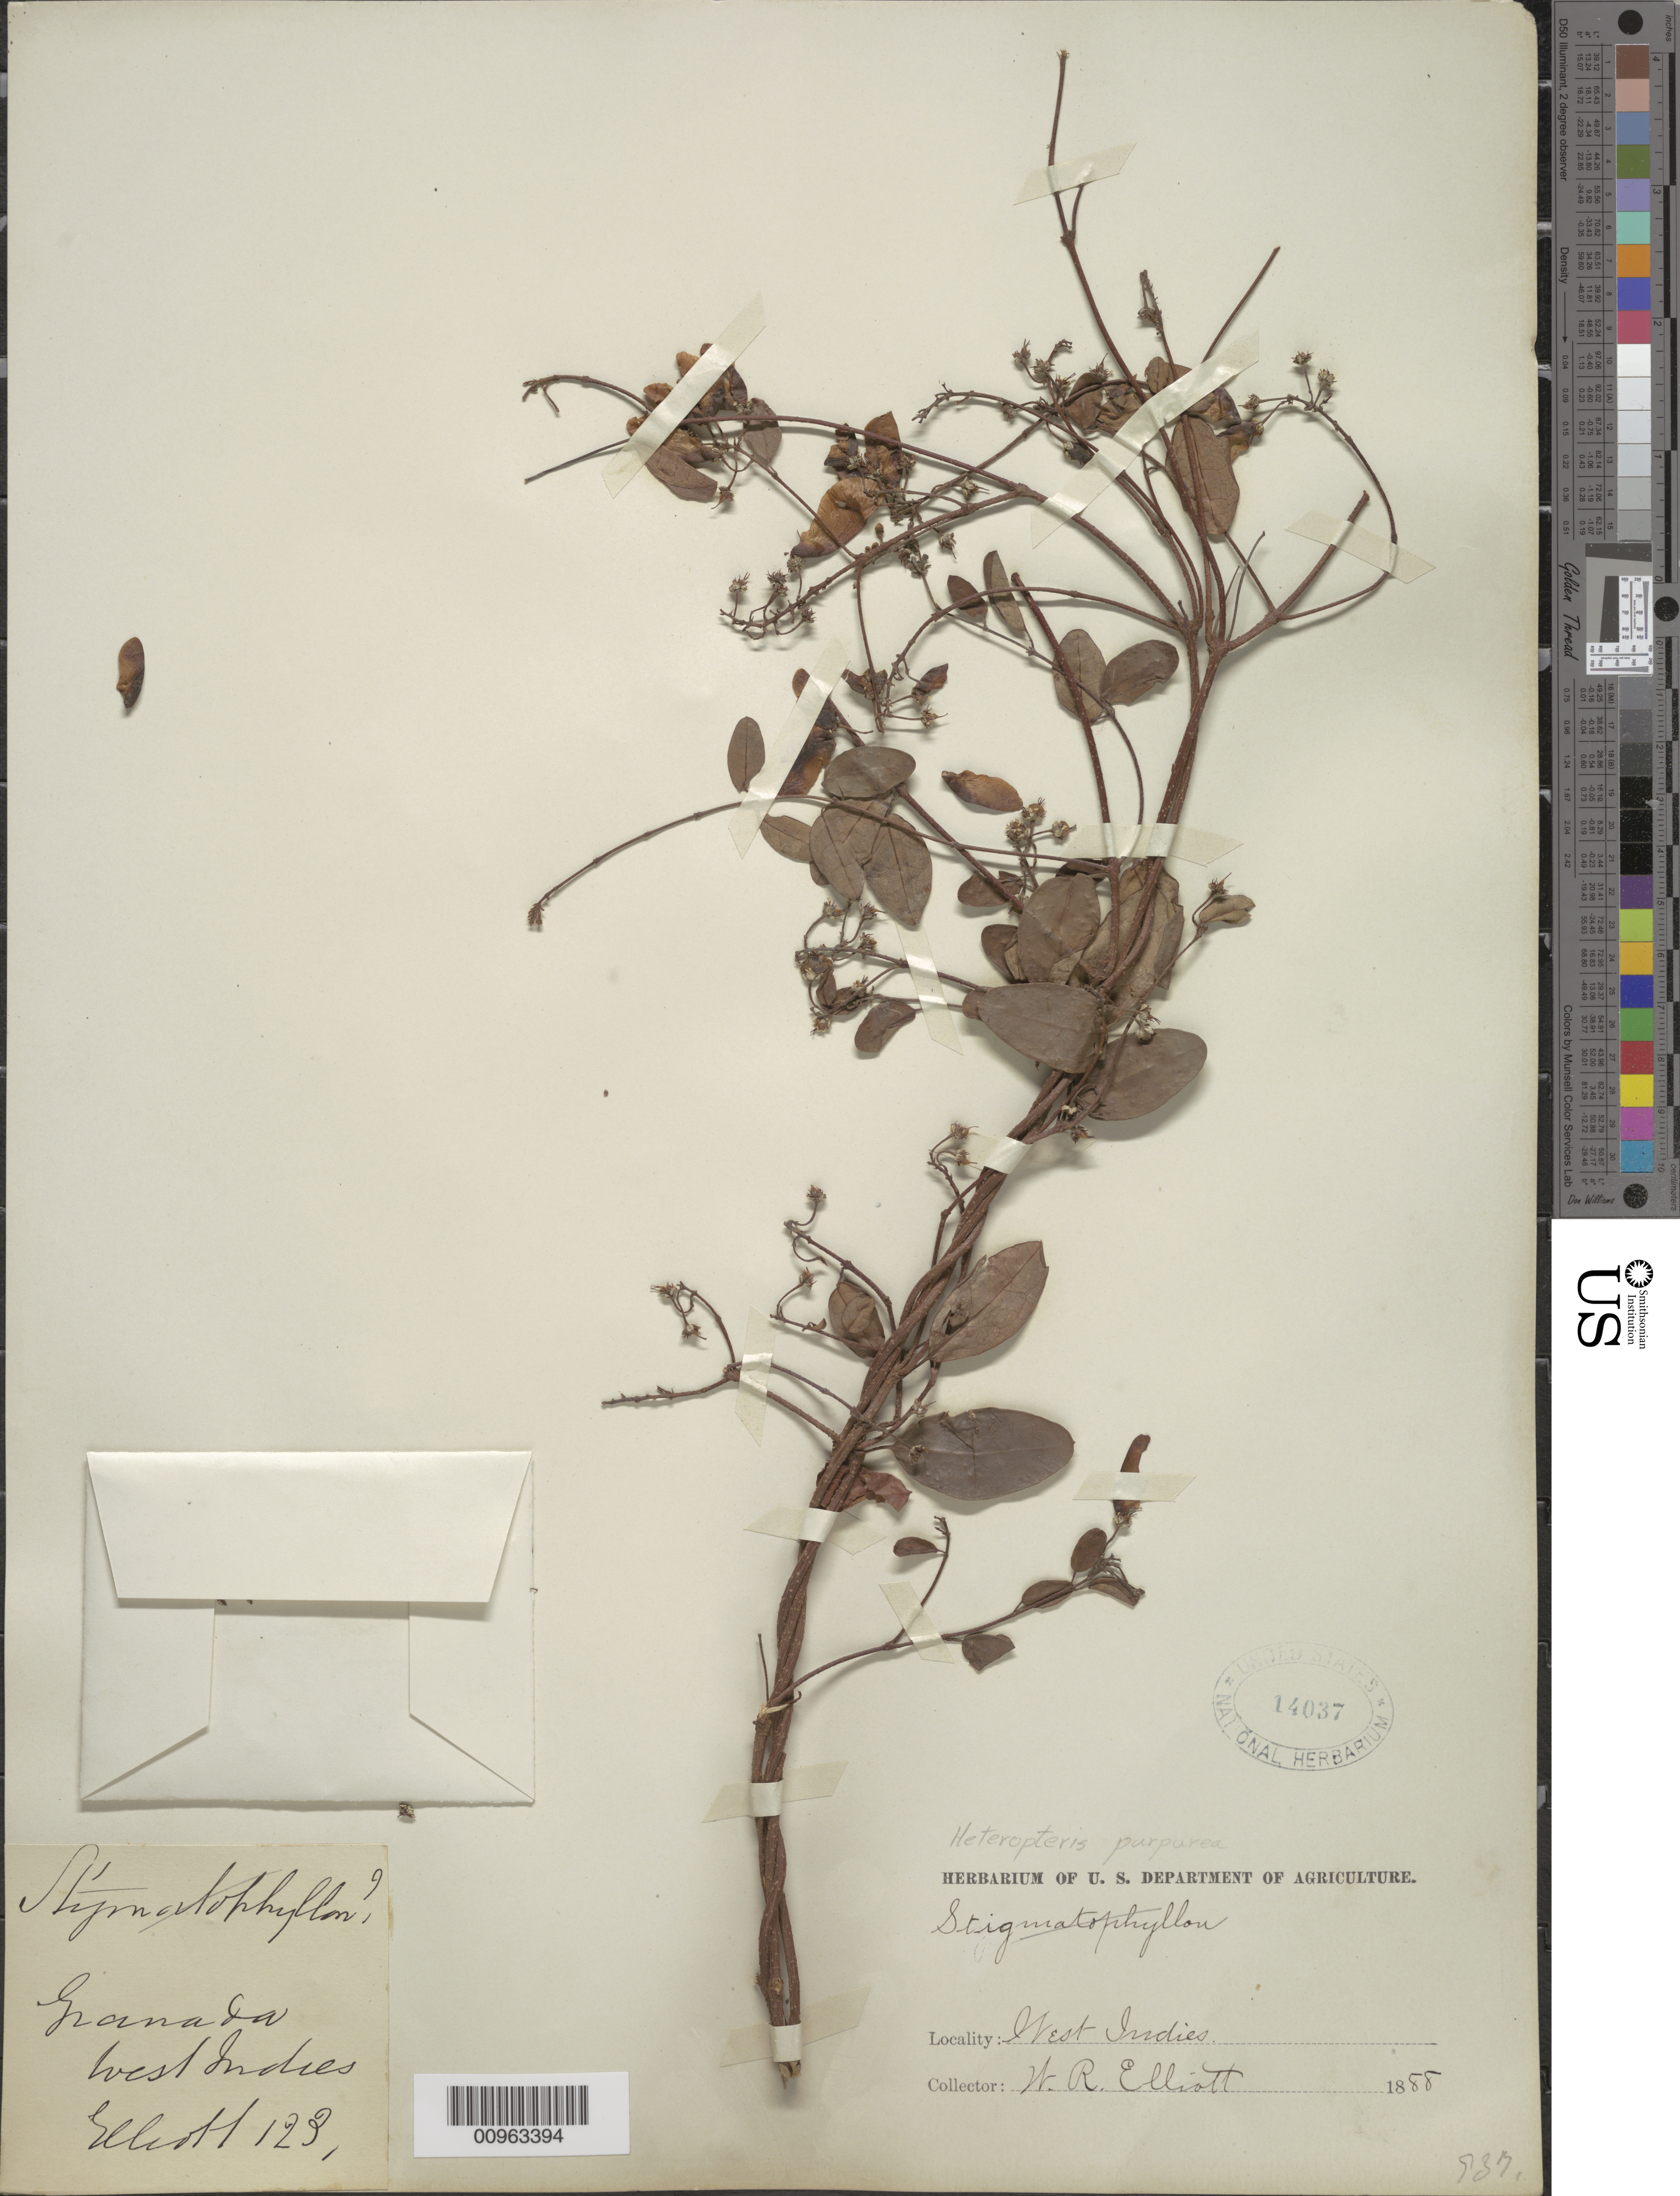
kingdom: Plantae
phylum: Tracheophyta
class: Magnoliopsida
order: Malpighiales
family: Malpighiaceae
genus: Heteropterys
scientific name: Heteropterys purpurea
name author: (L.) Kunth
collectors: W. Elliott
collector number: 123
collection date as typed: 1888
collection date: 1888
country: Grenada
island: Grenada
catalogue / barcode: US 14037